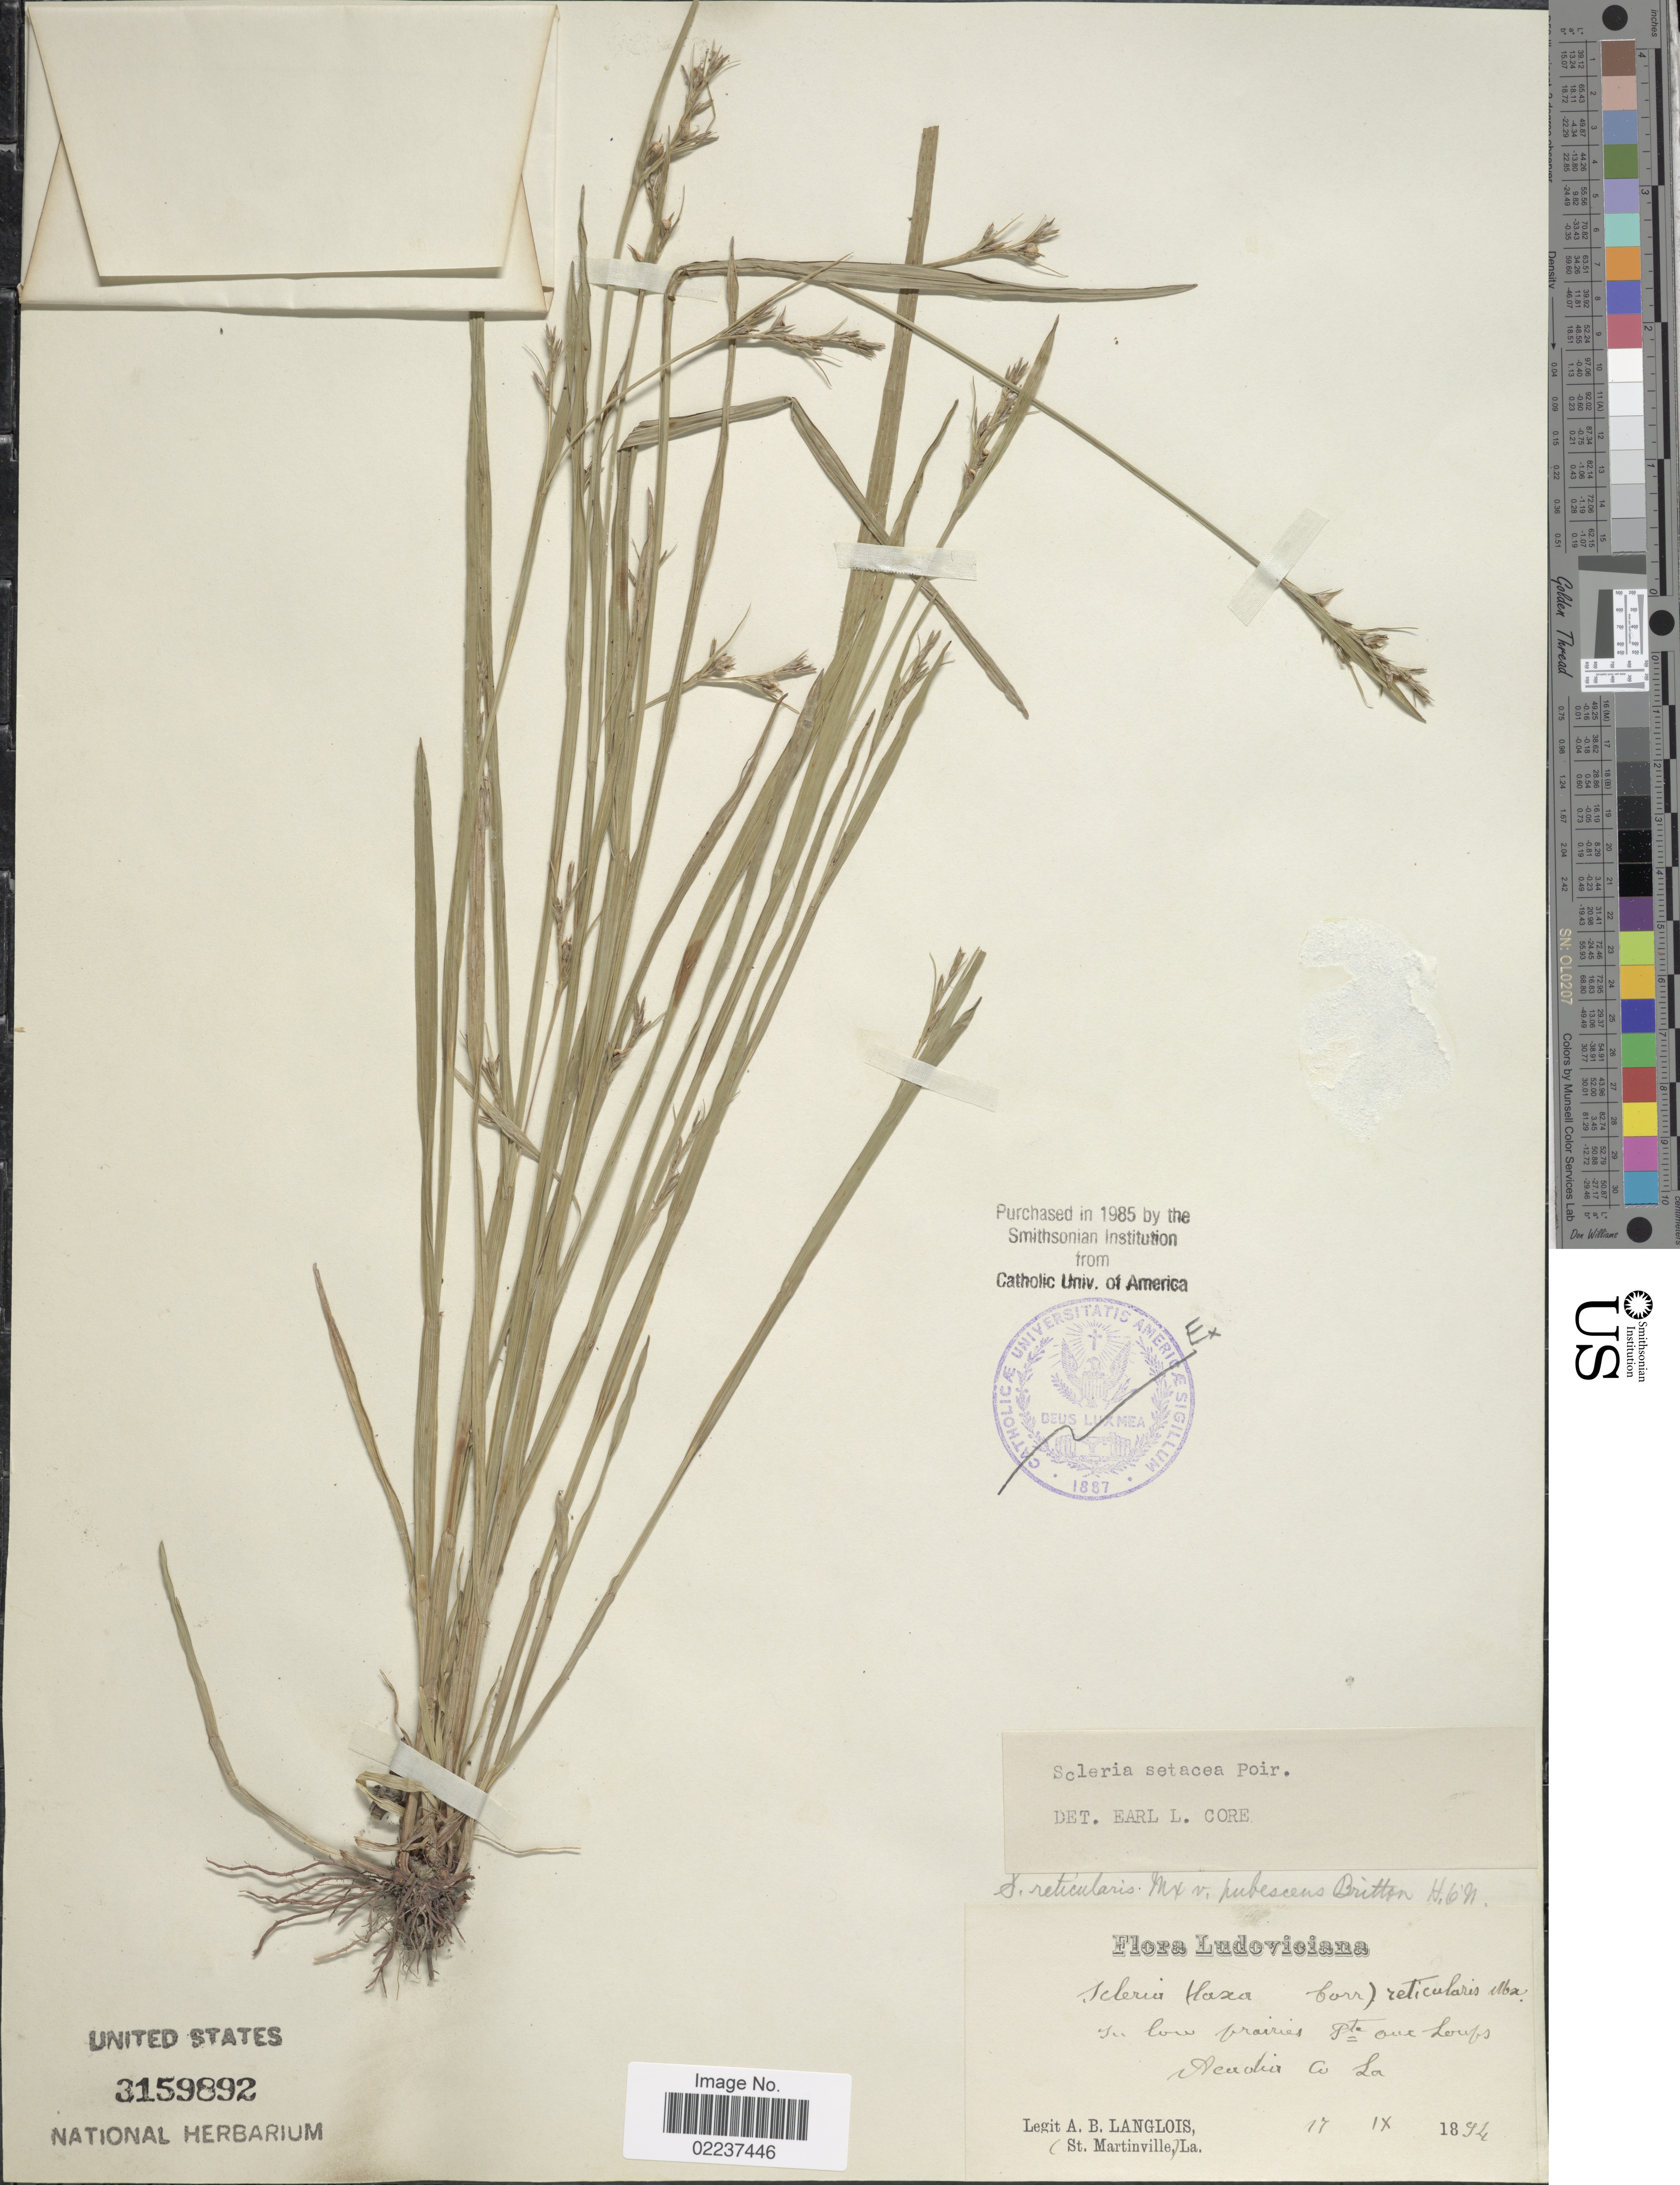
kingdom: Plantae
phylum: Tracheophyta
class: Liliopsida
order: Poales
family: Cyperaceae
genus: Scleria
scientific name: Scleria muehlenbergii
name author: Steud.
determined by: Strong, Mark T., (BOT), Smithsonian Institution - National Museum of Natural History (UNITED STATES)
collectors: A. Langlois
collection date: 1894-09-17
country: United States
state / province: Louisiana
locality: In low prairies Pte. aux Loups, Acadia Co.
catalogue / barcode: US 3159892